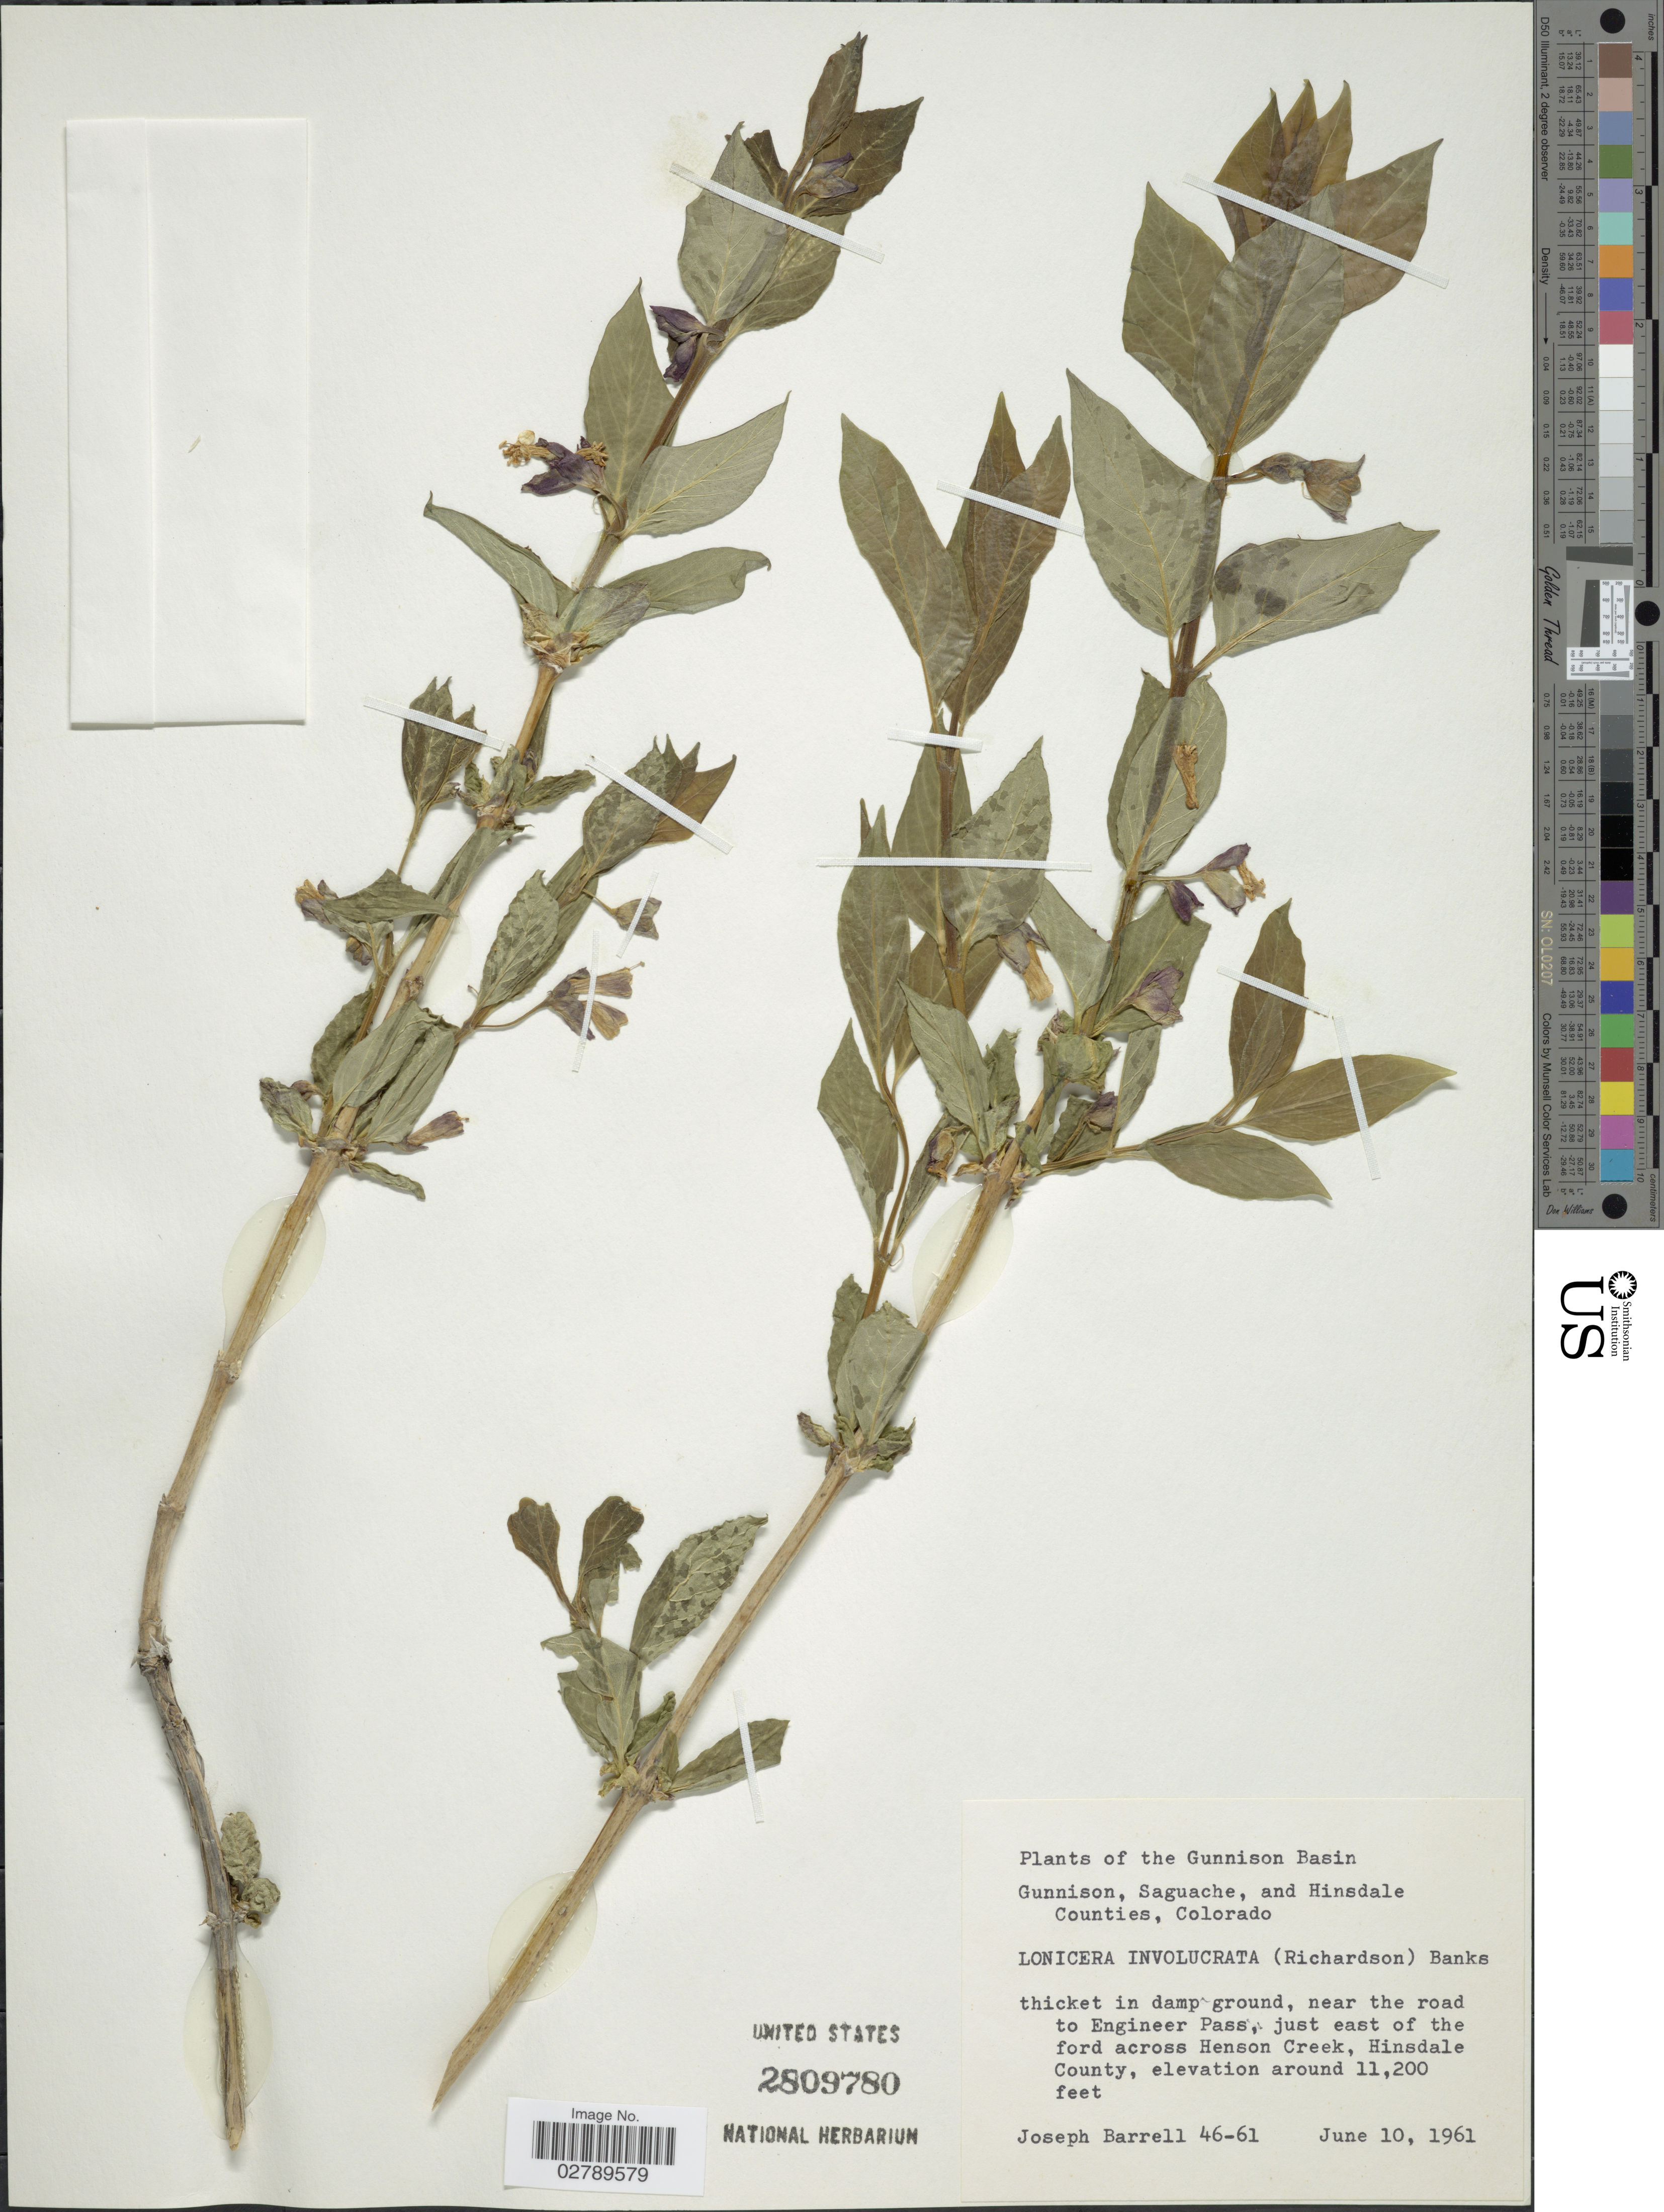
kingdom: Plantae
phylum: Tracheophyta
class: Magnoliopsida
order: Dipsacales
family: Caprifoliaceae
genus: Lonicera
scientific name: Lonicera involucrata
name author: (Richardson) Banks ex Spreng.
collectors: J. Barrell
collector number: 46-61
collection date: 1961-06-10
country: United States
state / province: Colorado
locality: Near the road to Engineer Pass, just east of the ford across Henson Creek, Hinsdale County.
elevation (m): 3414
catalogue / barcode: US 2809780